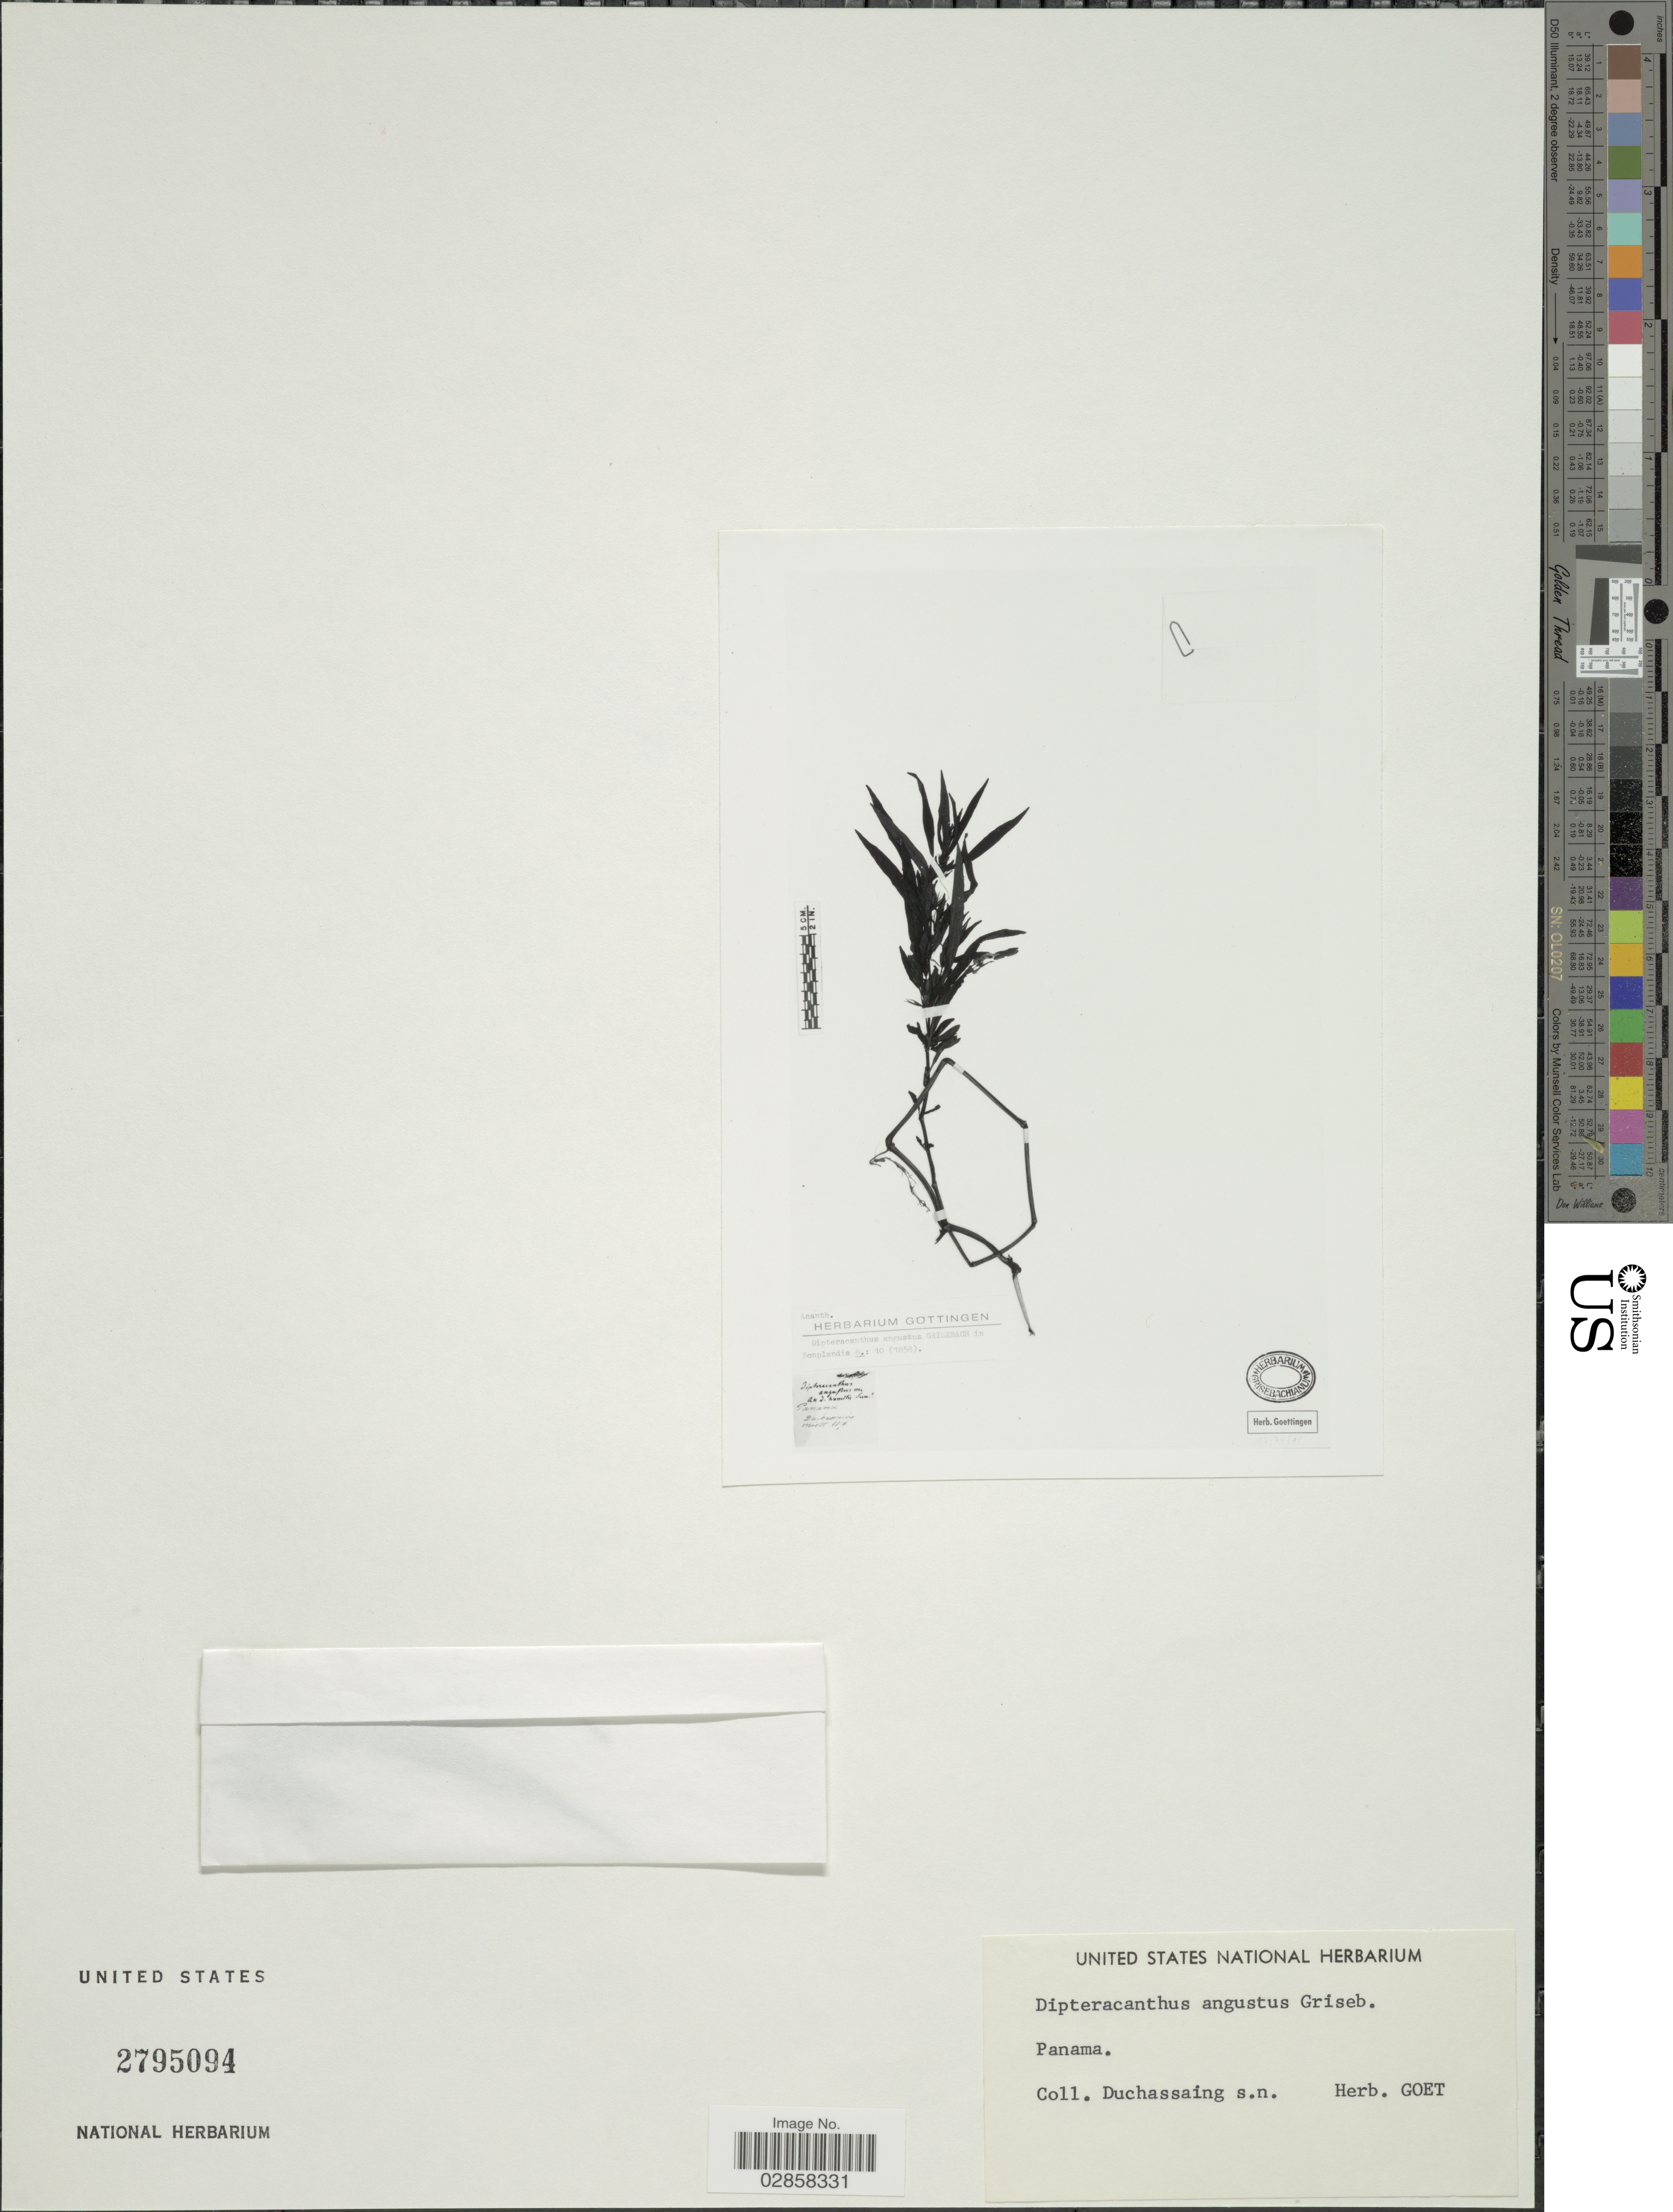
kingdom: Plantae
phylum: Tracheophyta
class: Magnoliopsida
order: Lamiales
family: Acanthaceae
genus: Ruellia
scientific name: Ruellia angusta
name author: Bojer ex Nees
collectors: -. Duchassaing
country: Panama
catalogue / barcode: US 2795094